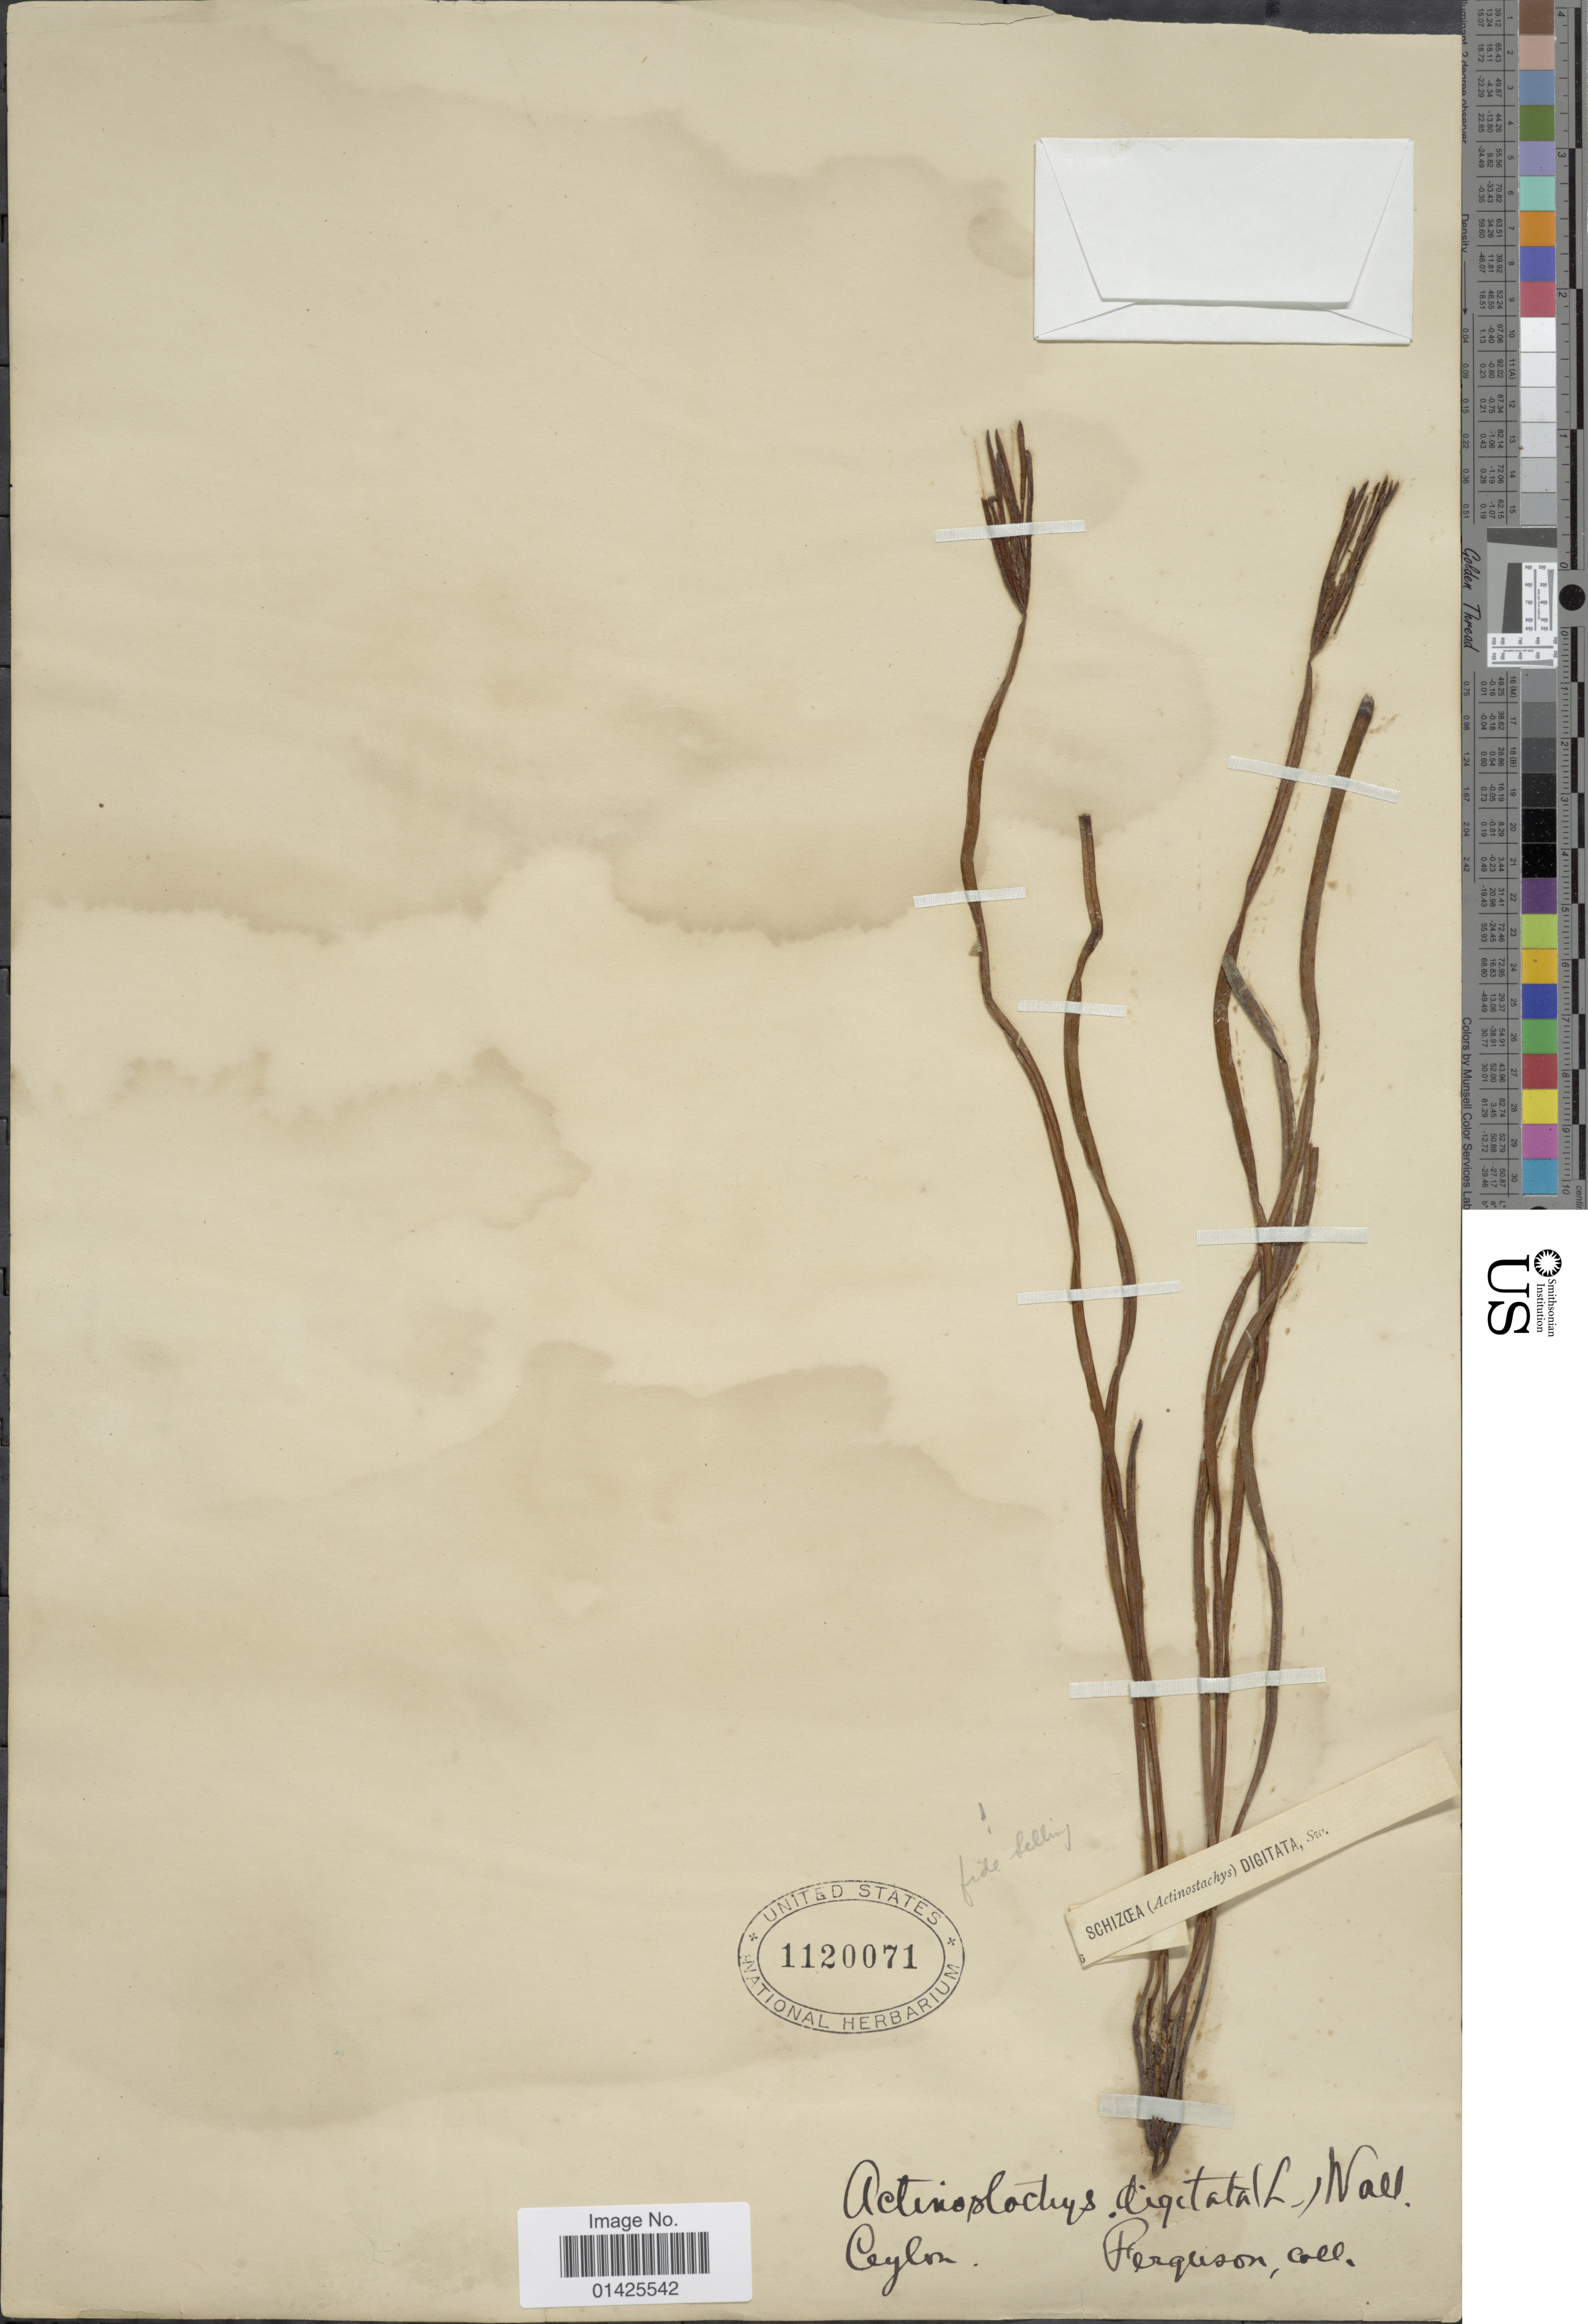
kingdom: Plantae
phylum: Tracheophyta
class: Polypodiopsida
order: Schizaeales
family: Schizaeaceae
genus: Actinostachys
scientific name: Actinostachys digitata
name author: (L.) Wall.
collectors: -. Ferguson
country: Sri Lanka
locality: Ceylon.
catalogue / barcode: US 1120071